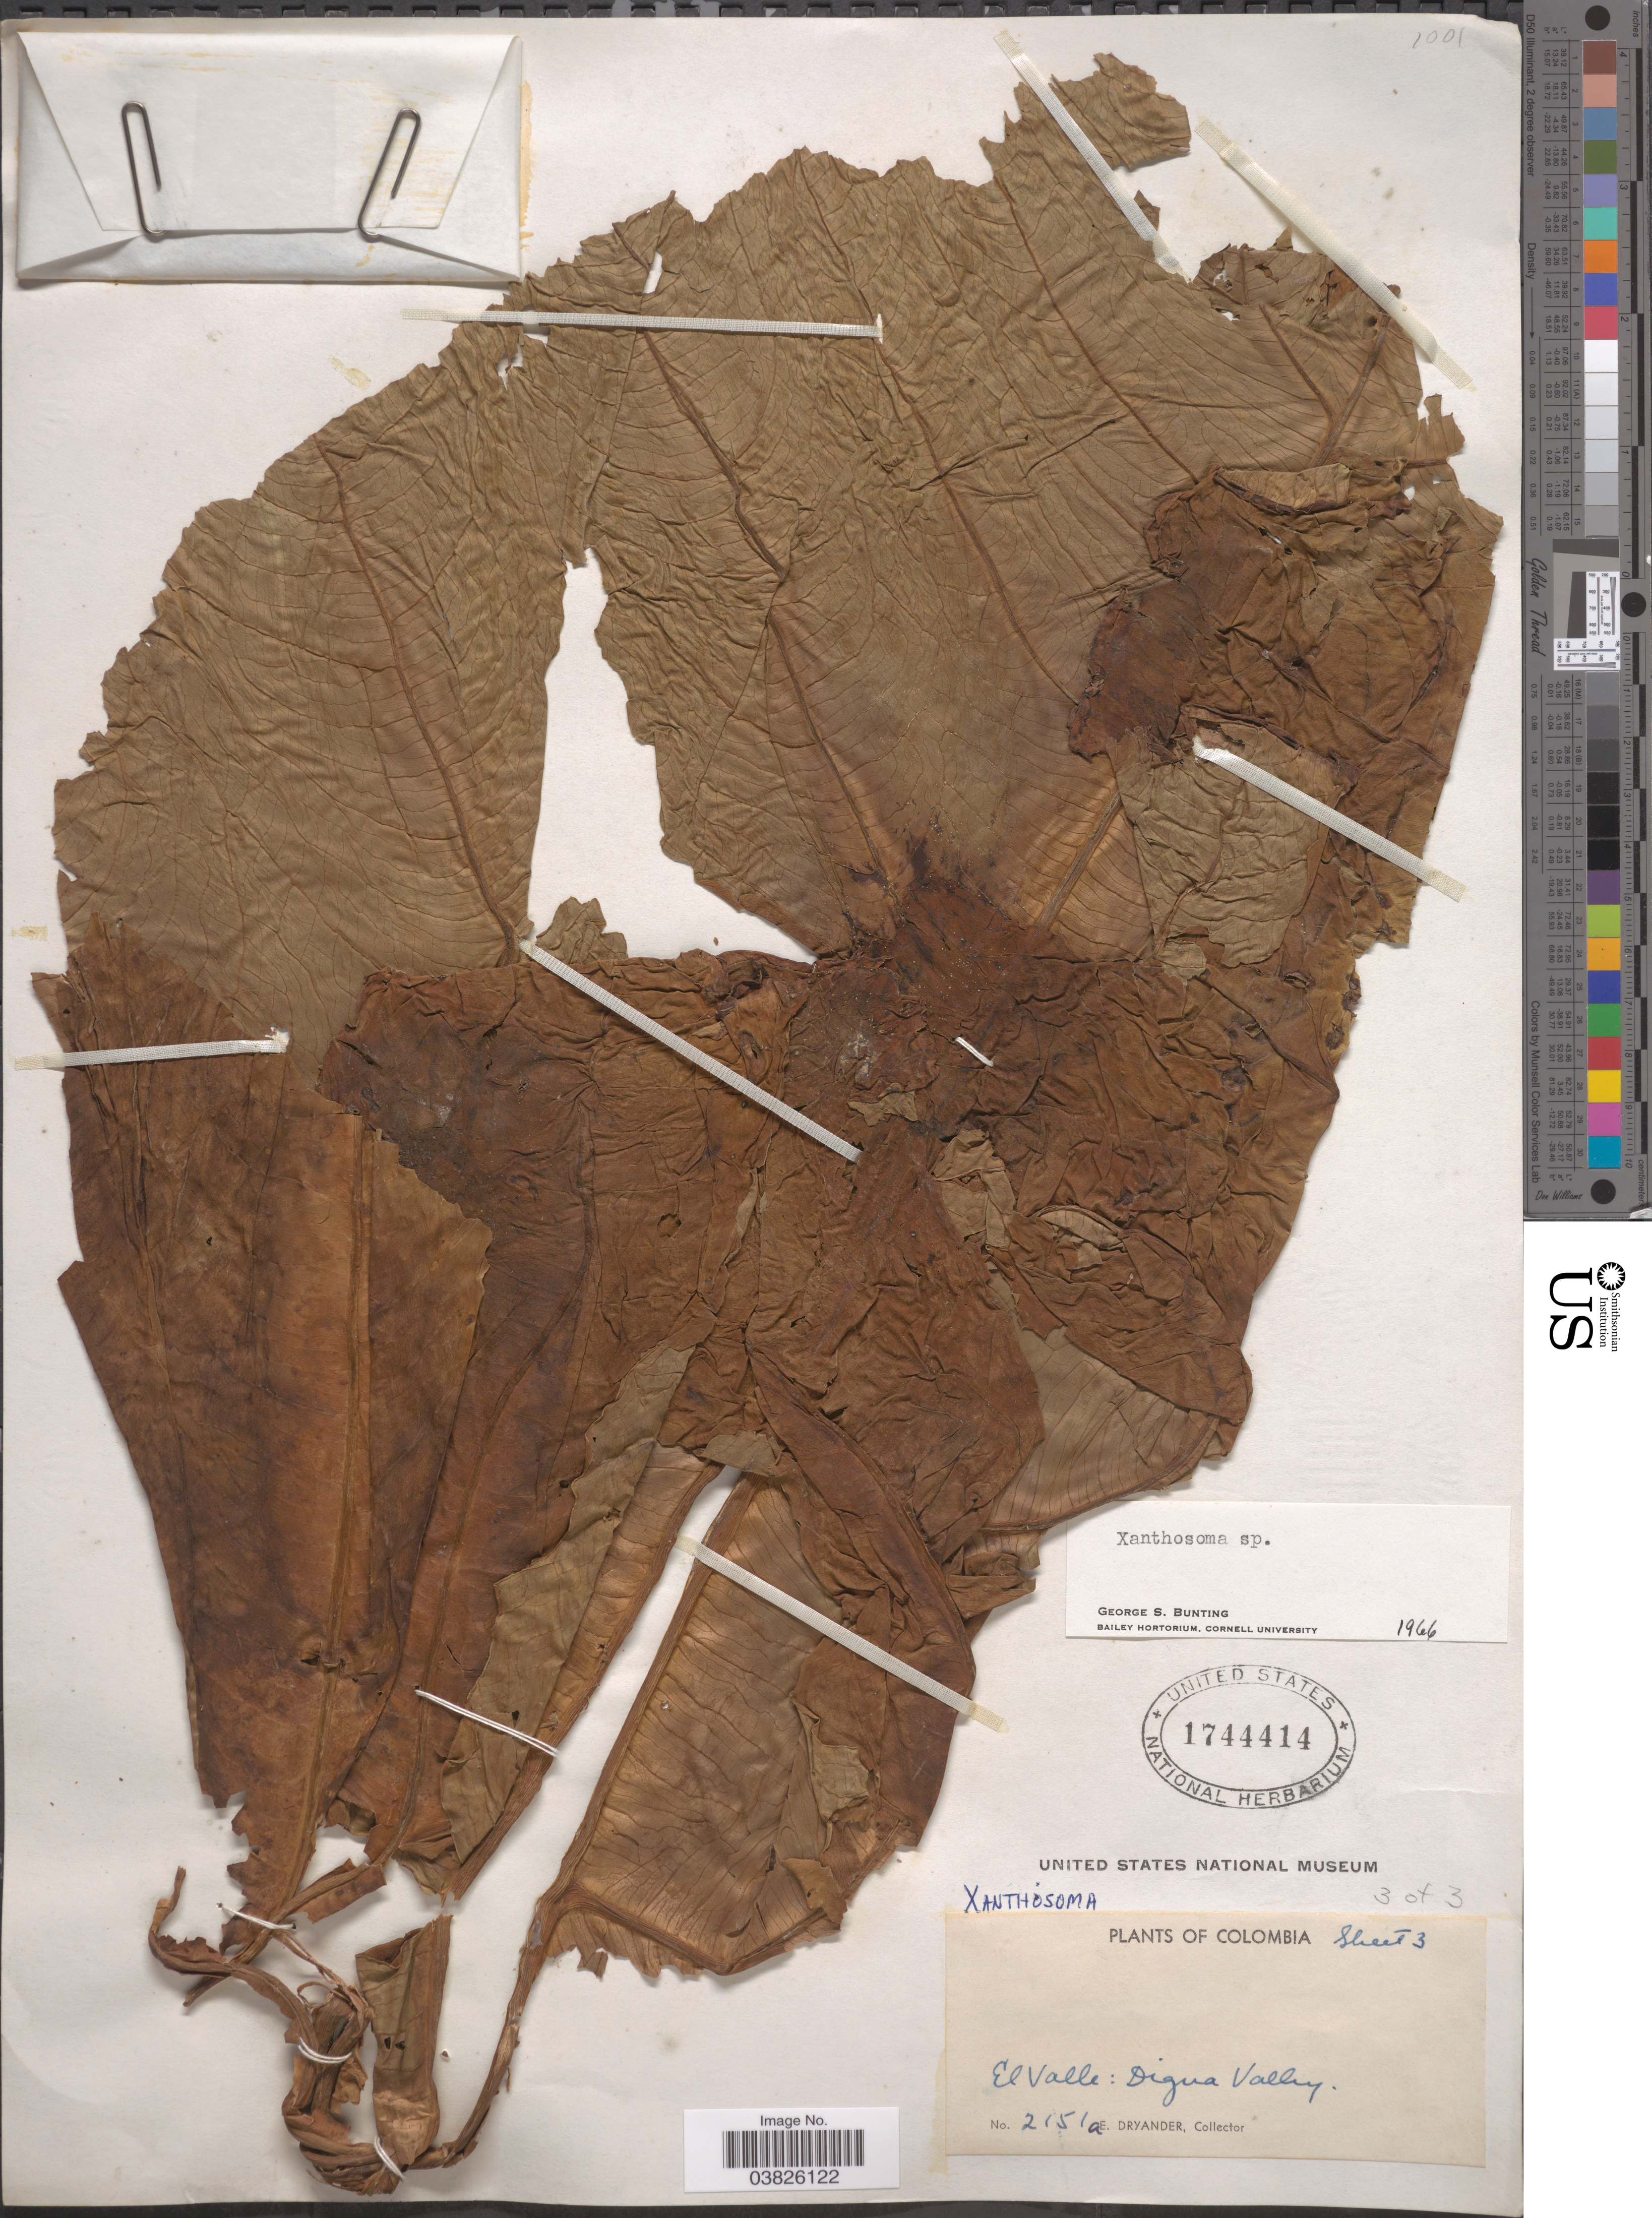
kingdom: Plantae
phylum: Tracheophyta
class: Liliopsida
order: Alismatales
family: Araceae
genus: Xanthosoma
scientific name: Xanthosoma sp.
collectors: E. Dryander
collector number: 2151a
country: Colombia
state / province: Valle del Cauca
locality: El Valle: Digua Valley.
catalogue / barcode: US 1744414